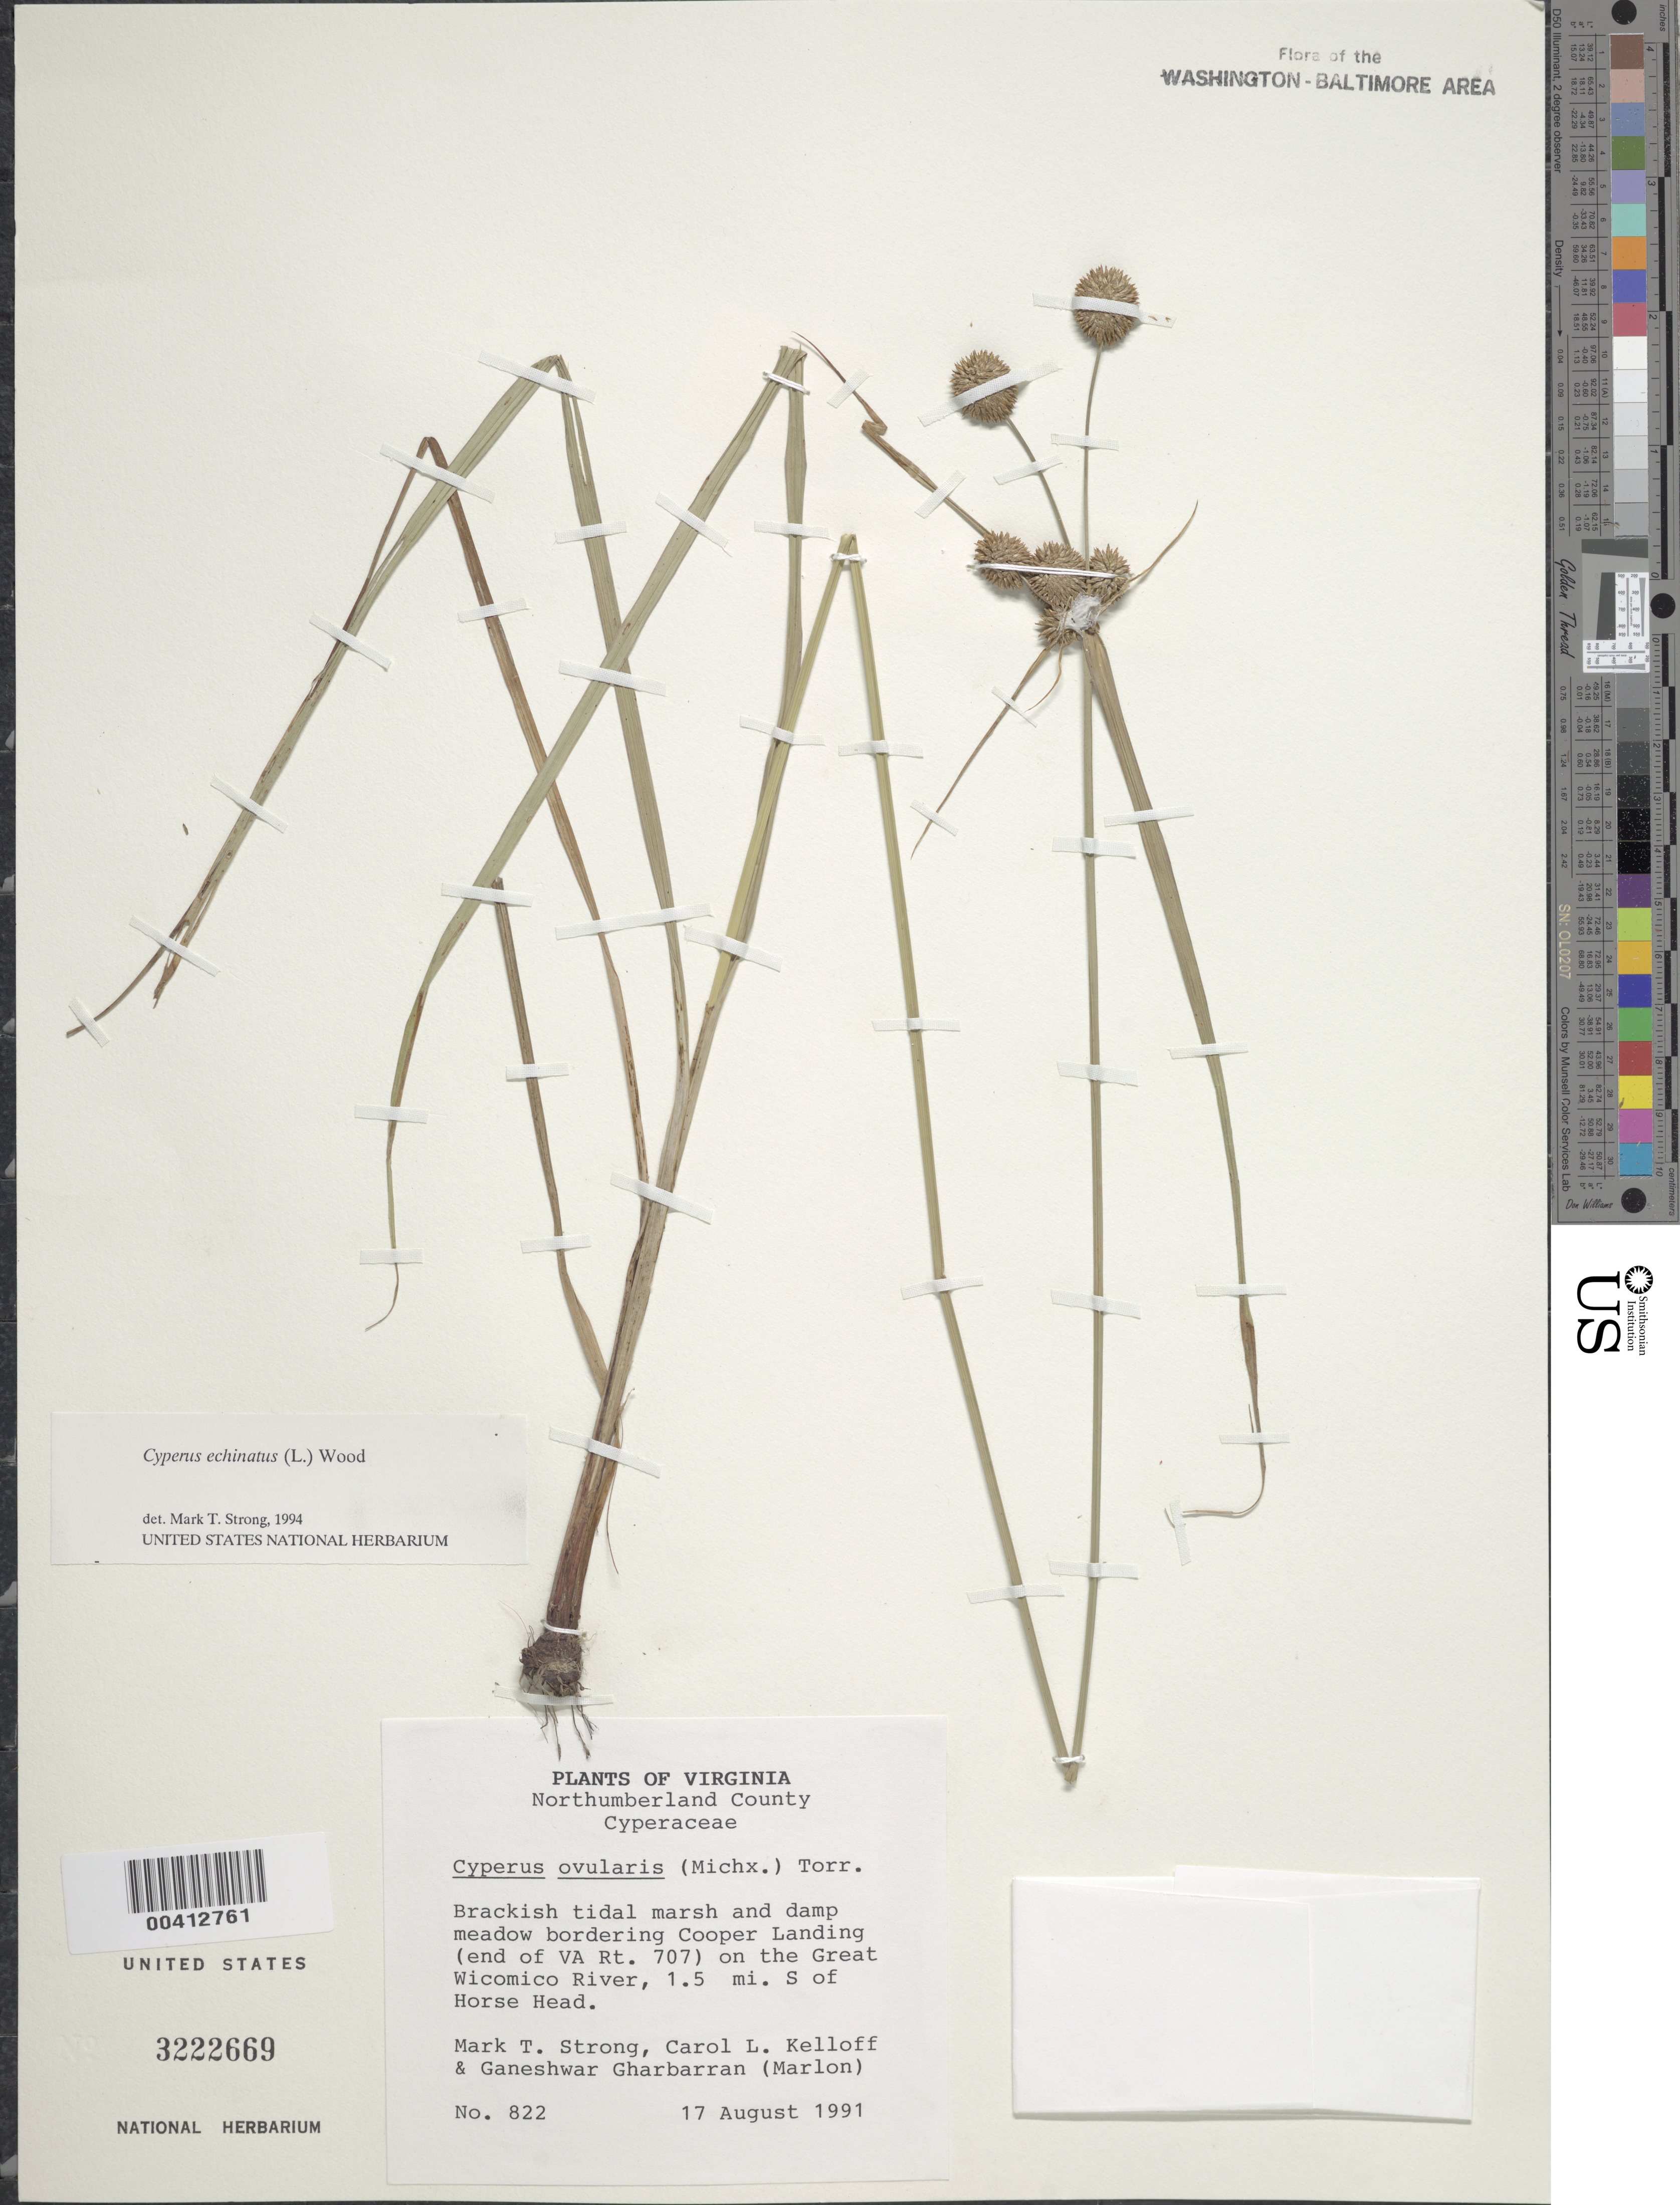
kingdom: Plantae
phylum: Tracheophyta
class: Liliopsida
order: Poales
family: Cyperaceae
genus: Cyperus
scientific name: Cyperus echinatus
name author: (L.) Alph. Wood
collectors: M. T. Strong, C. L. Kelloff & G. Gharbarran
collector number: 822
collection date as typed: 17 Aug 1991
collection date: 1991-08-17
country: United States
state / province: Virginia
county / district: Northumberland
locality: S of Horse Head, Cooper Landing, end of VA Rt. 707, on the great Wicomico River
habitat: Brackish tidal marsh and damp meadow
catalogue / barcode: US 3222669